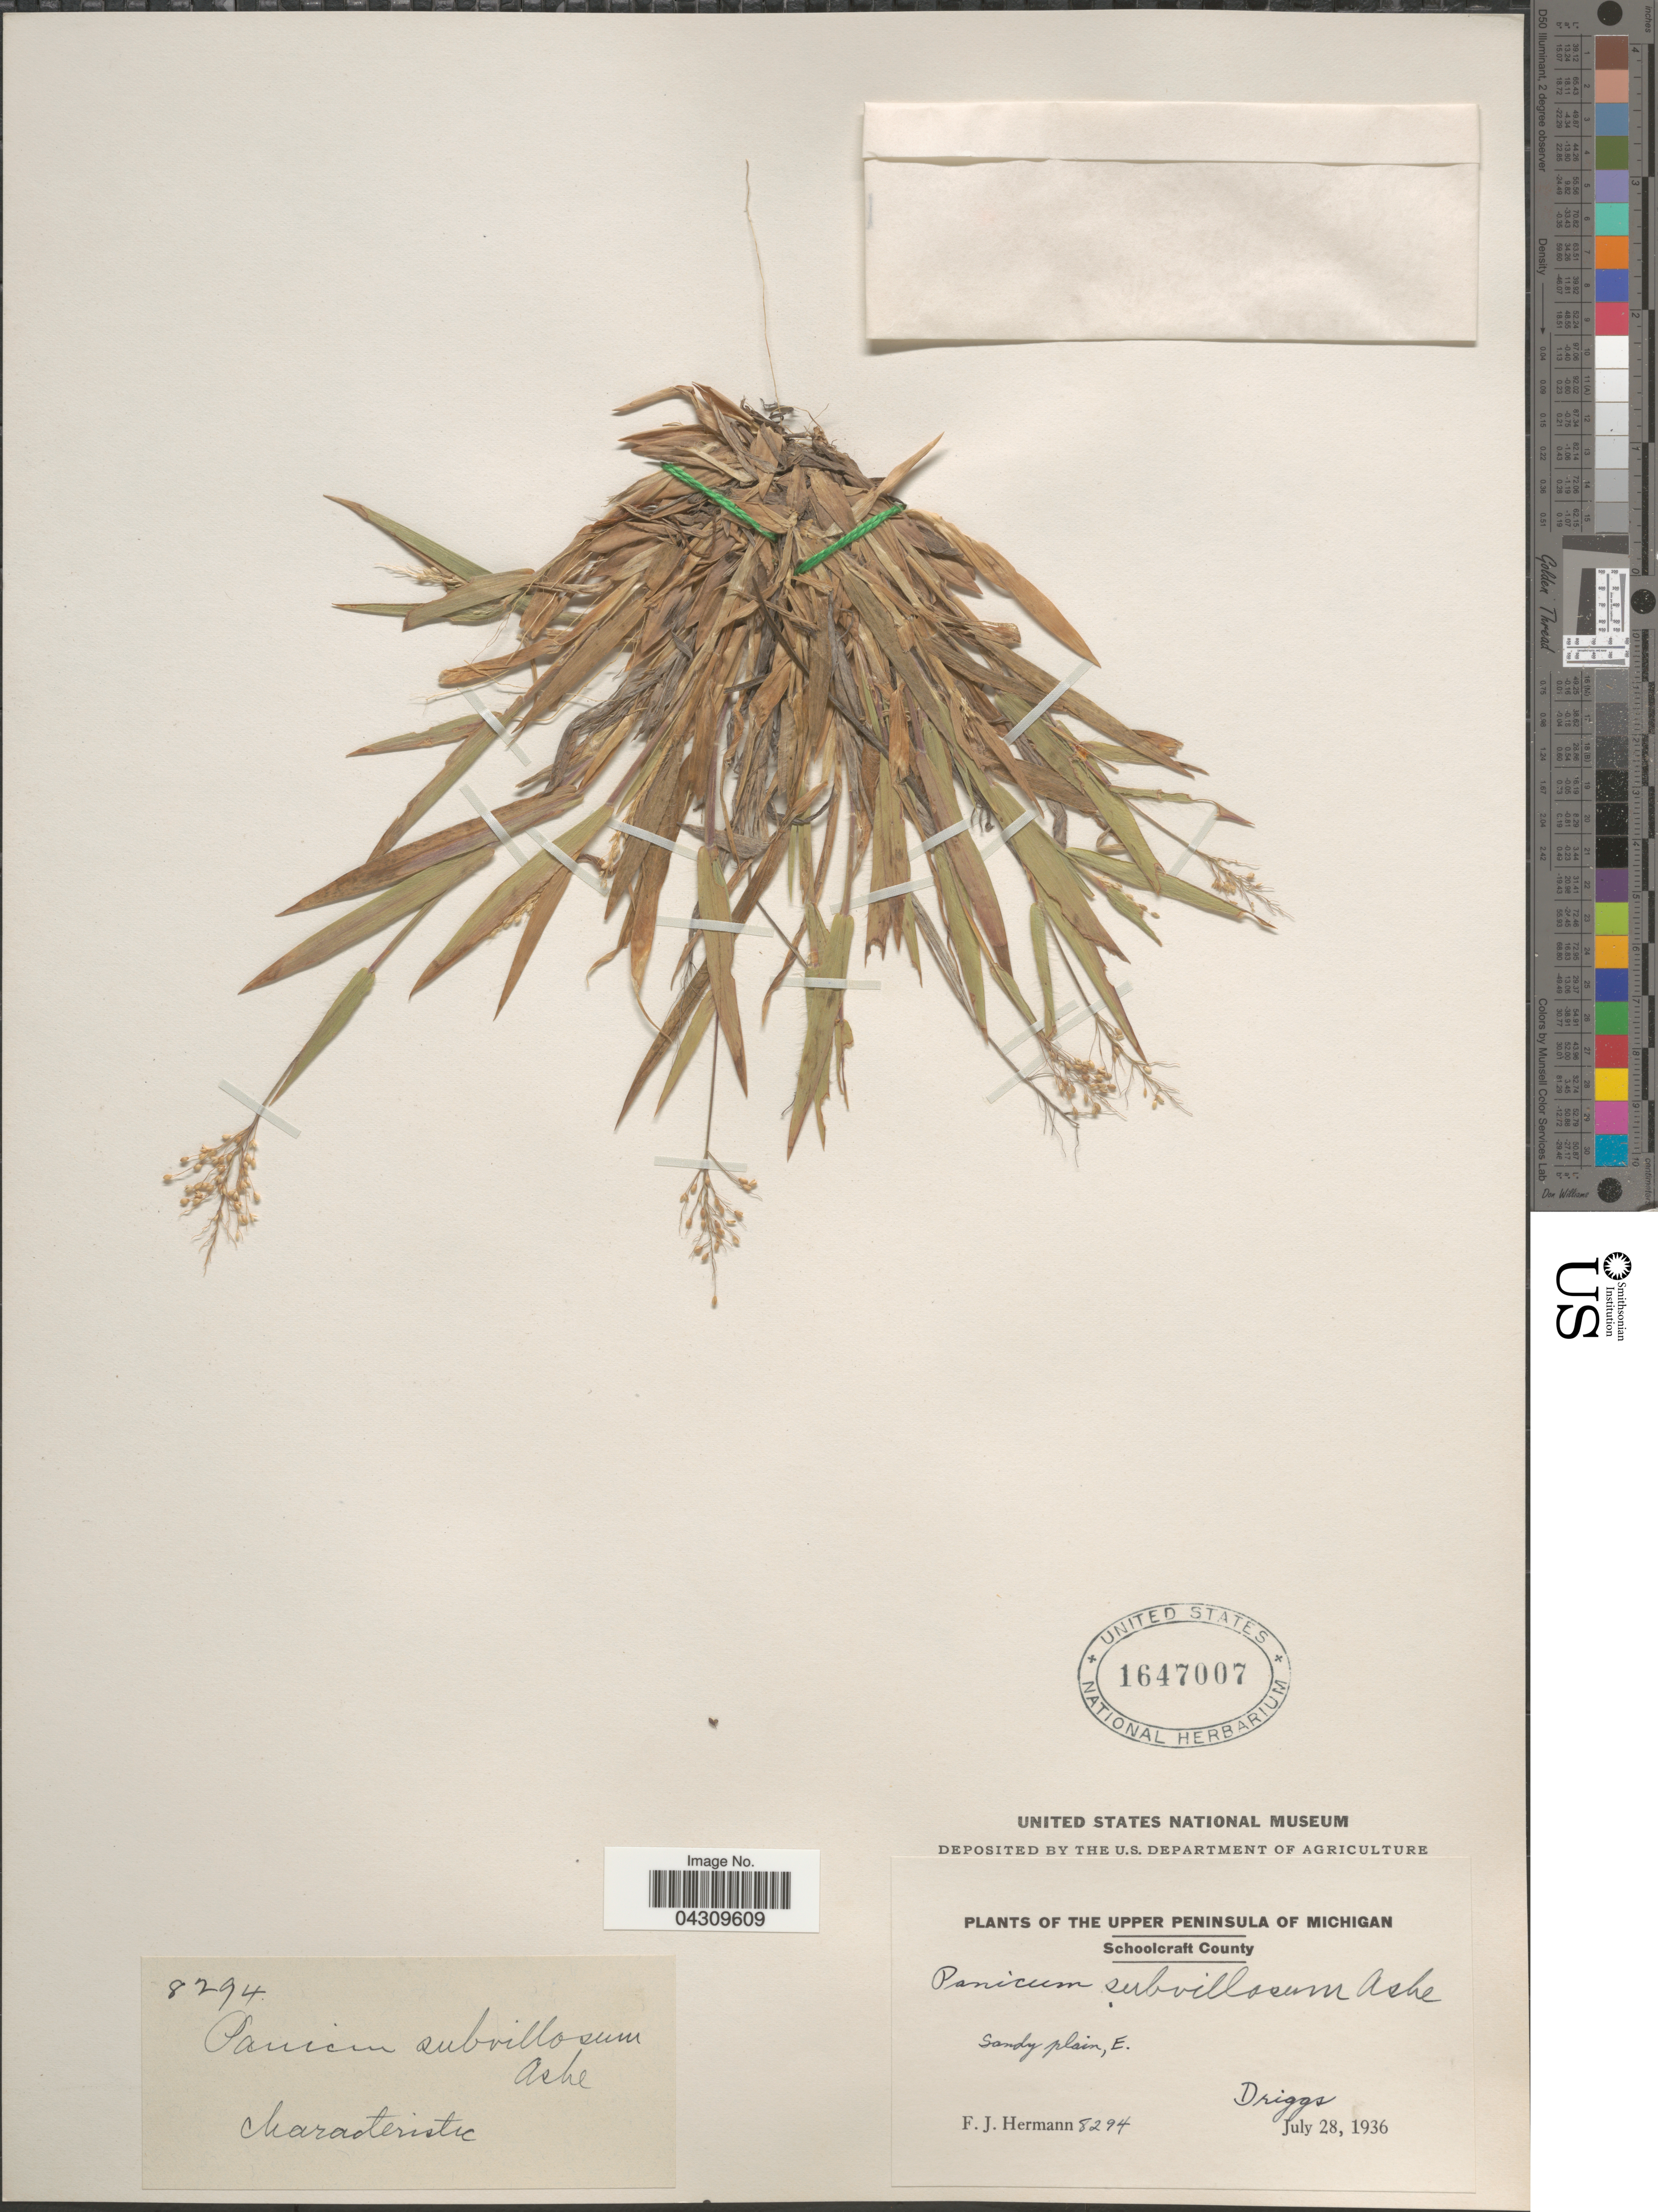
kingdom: Plantae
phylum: Tracheophyta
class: Liliopsida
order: Poales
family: Poaceae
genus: Dichanthelium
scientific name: Dichanthelium acuminatum var. acuminatum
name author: (Sw.) Gould & C.A. Clark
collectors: F. J. Hermann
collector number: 8294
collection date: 1936-07-28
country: United States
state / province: Michigan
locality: The Upper Peninsula Of Michigan. Schoolcraft County. Sandy plain, E. Driggs.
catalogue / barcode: US 1647007